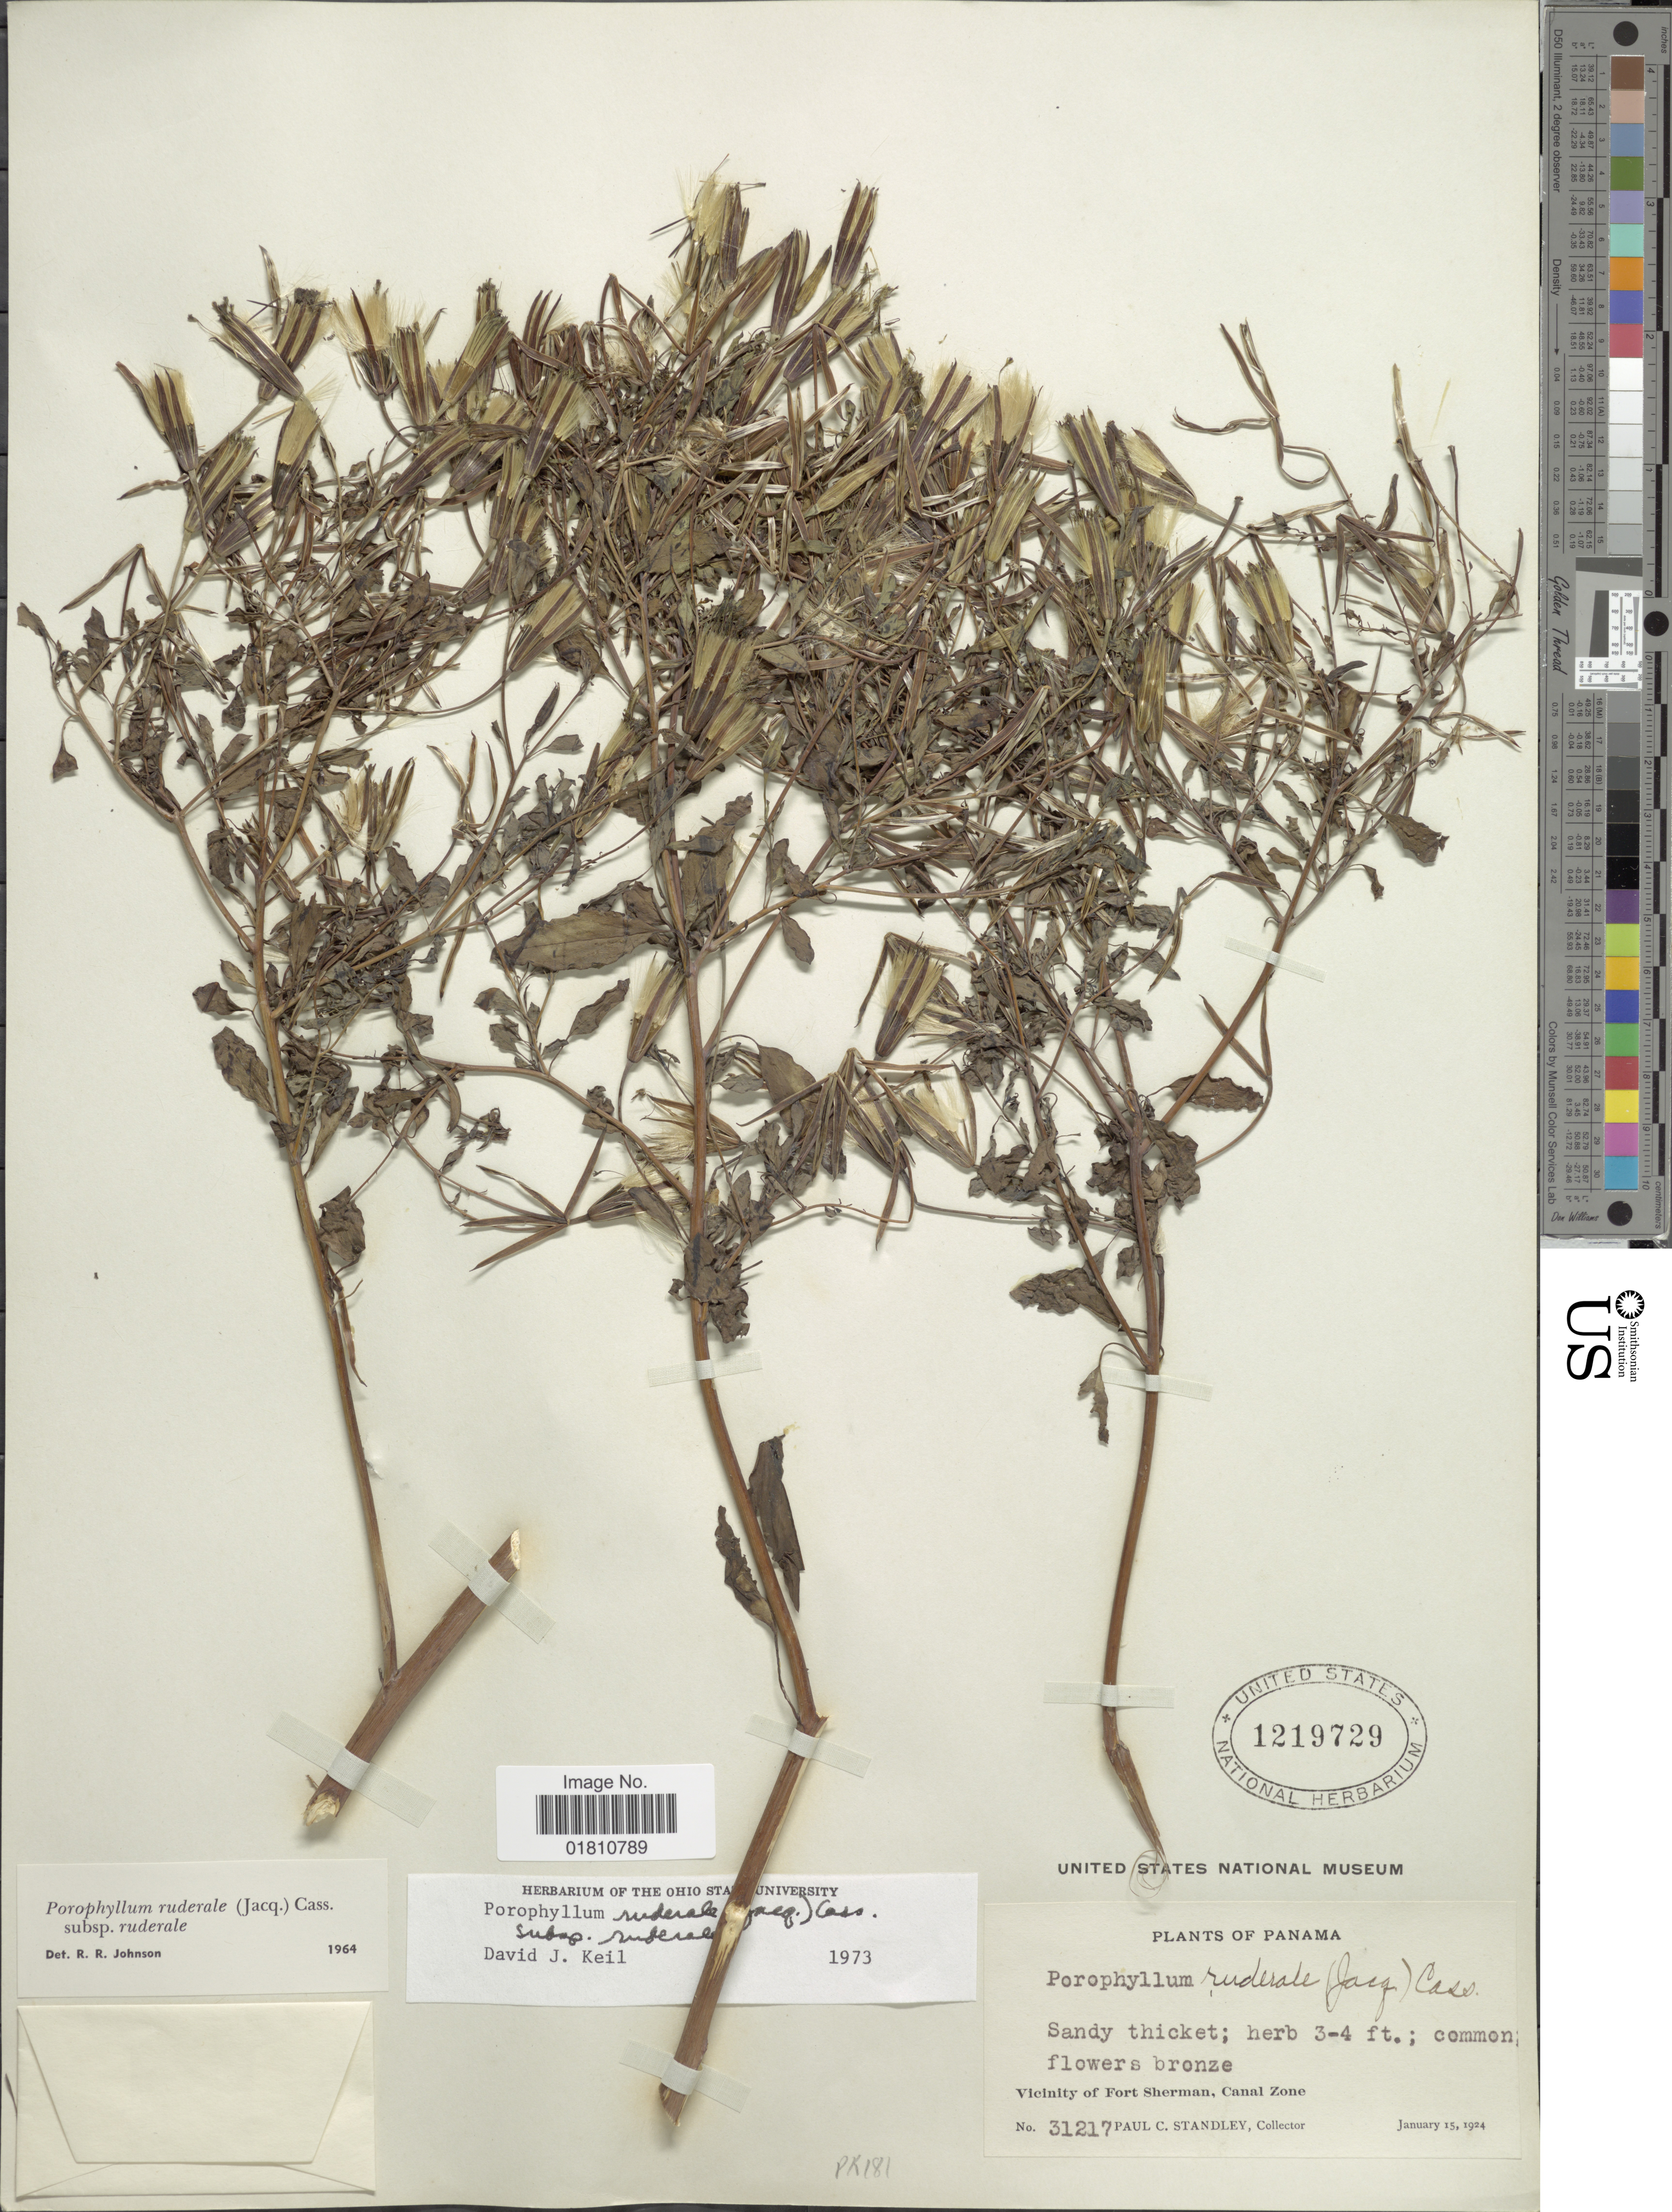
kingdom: Plantae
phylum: Tracheophyta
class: Magnoliopsida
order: Asterales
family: Asteraceae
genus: Porophyllum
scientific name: Porophyllum ruderale subsp. macrocephalum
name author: (DC.) R.R. Johnson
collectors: P. C. Standley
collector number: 31217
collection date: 1924-01-15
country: Panama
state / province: Colón / Panamá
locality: Canal Zone, vicinity of Fort Sherman.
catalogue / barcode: US 1219729